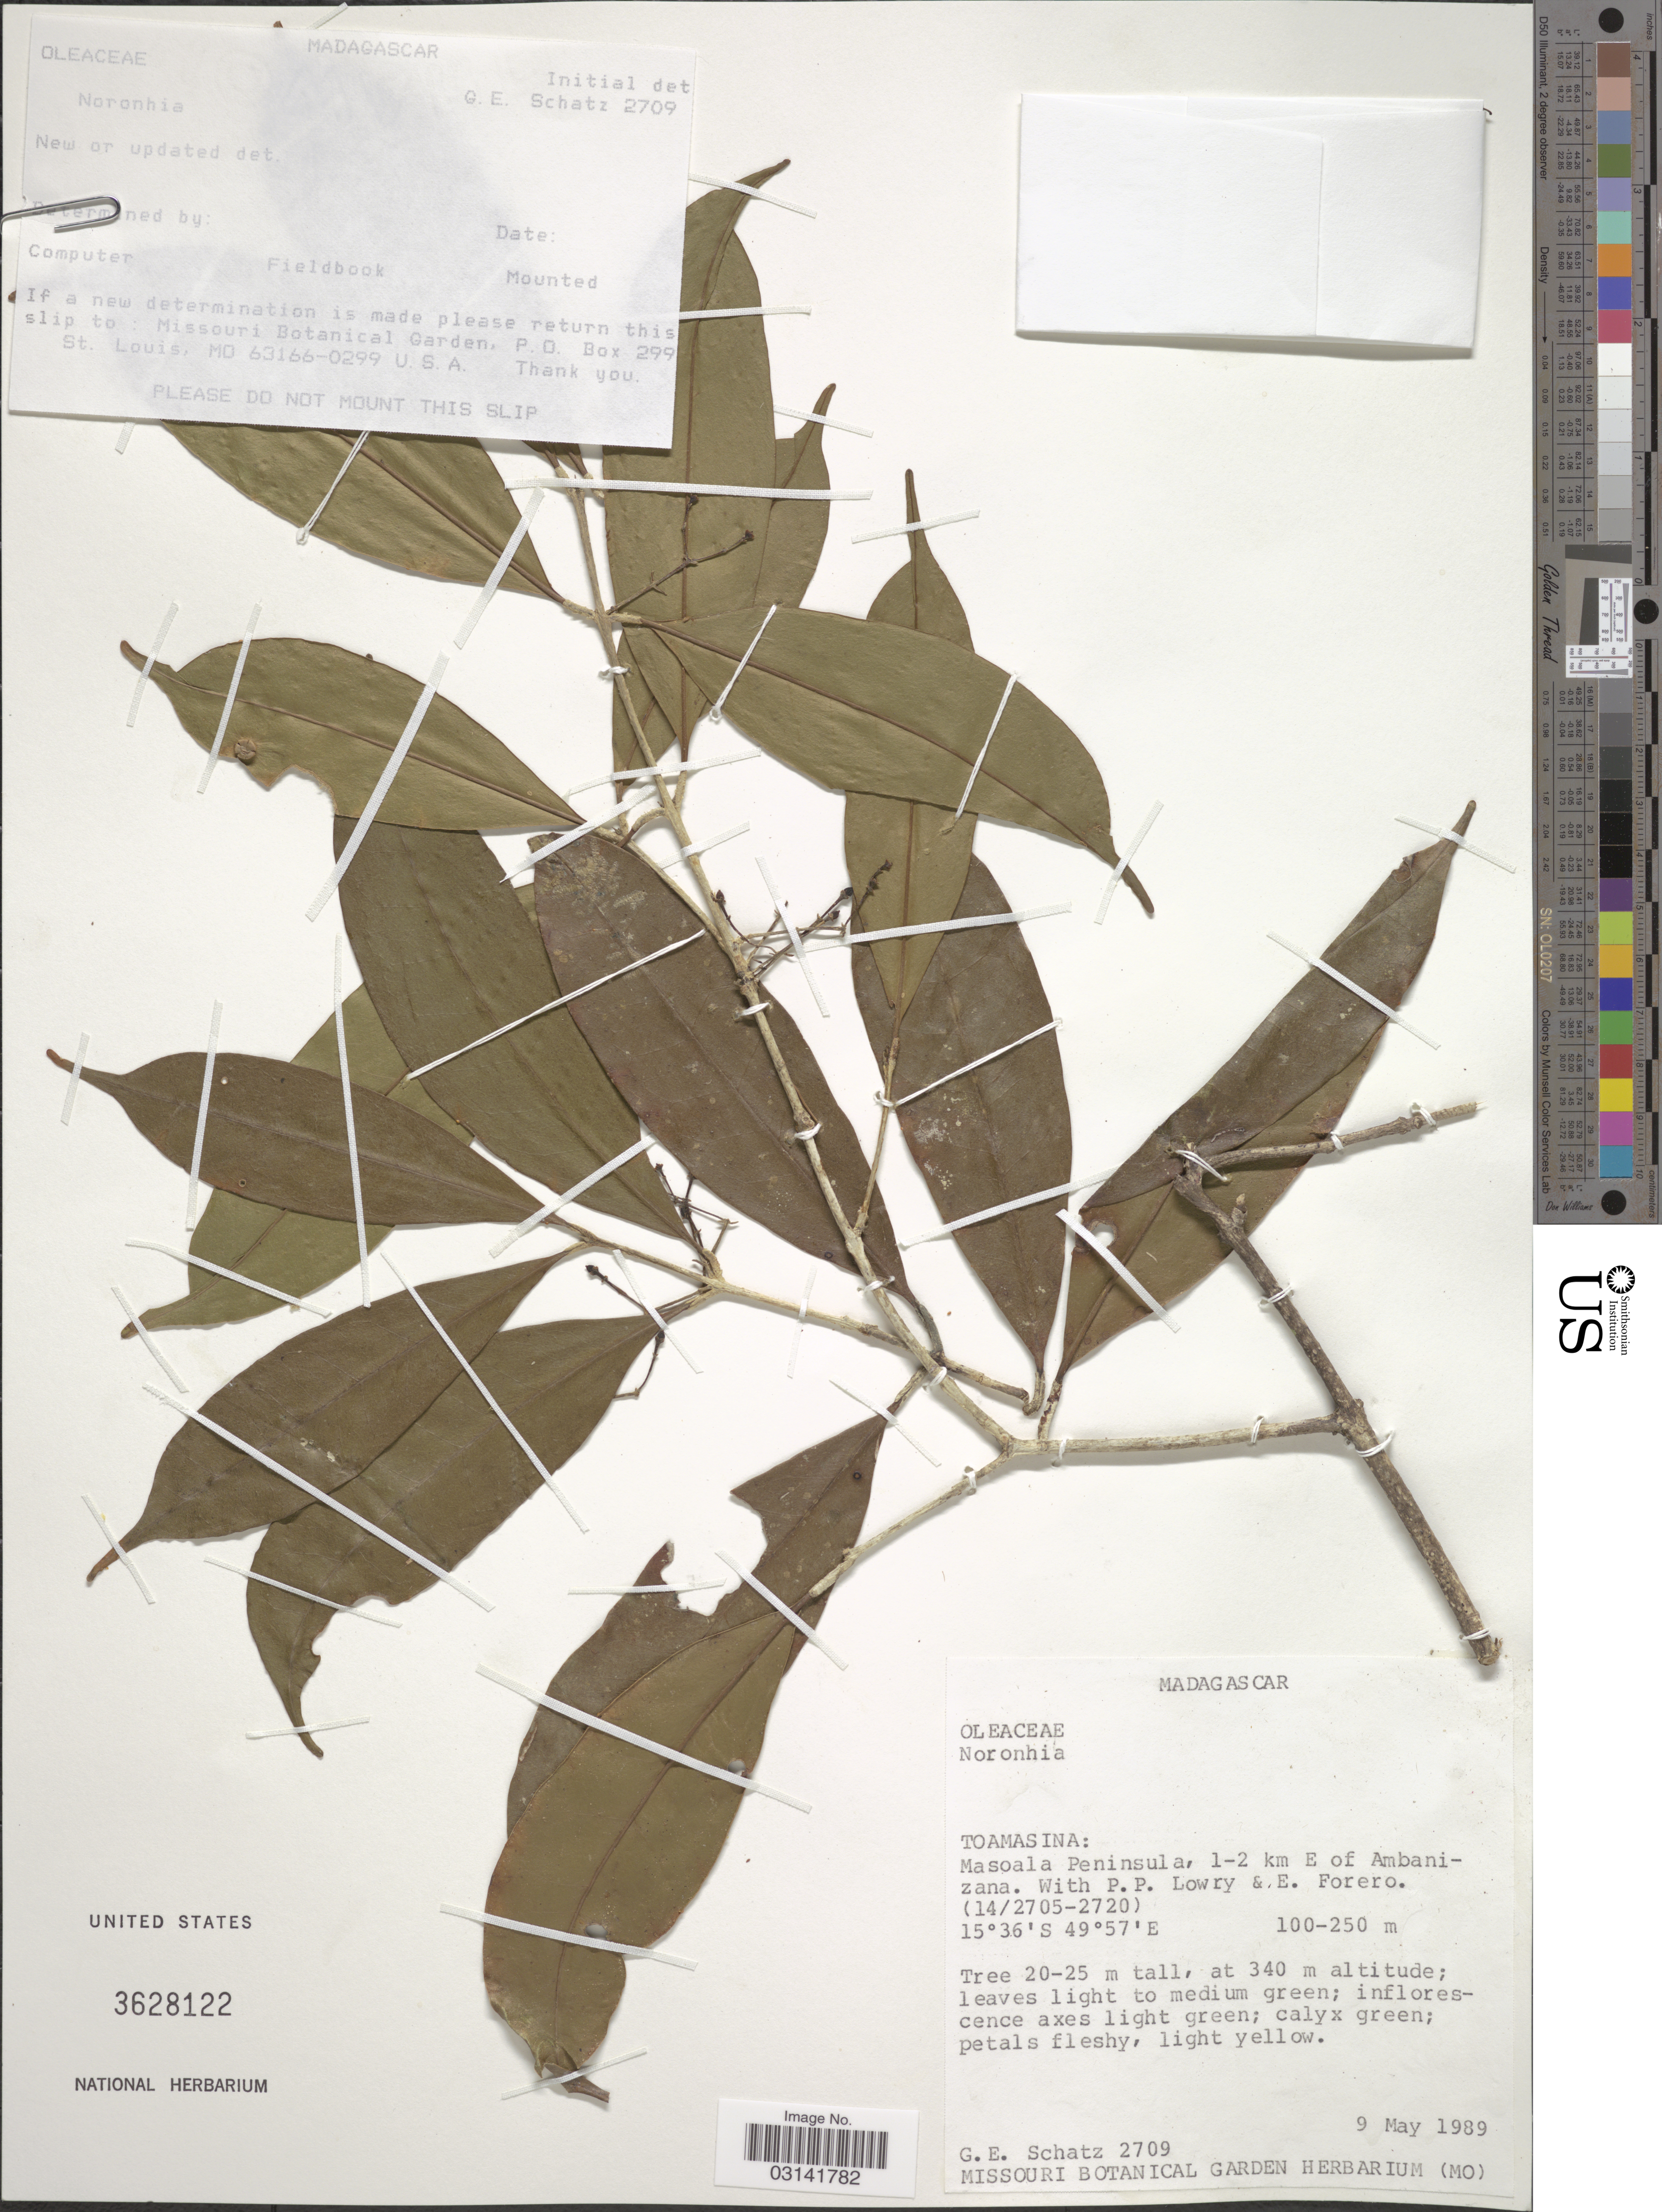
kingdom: Plantae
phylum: Tracheophyta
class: Magnoliopsida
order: Lamiales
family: Oleaceae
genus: Noronhia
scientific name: Noronhia sp.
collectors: G. Schatz, P. Lowry & E. Forero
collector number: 2709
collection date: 1989-05-09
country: Madagascar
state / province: Analanjirofo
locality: Masoala Peninsula, 1-2 km E of Ambanizana.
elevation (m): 100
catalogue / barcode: US 3628122